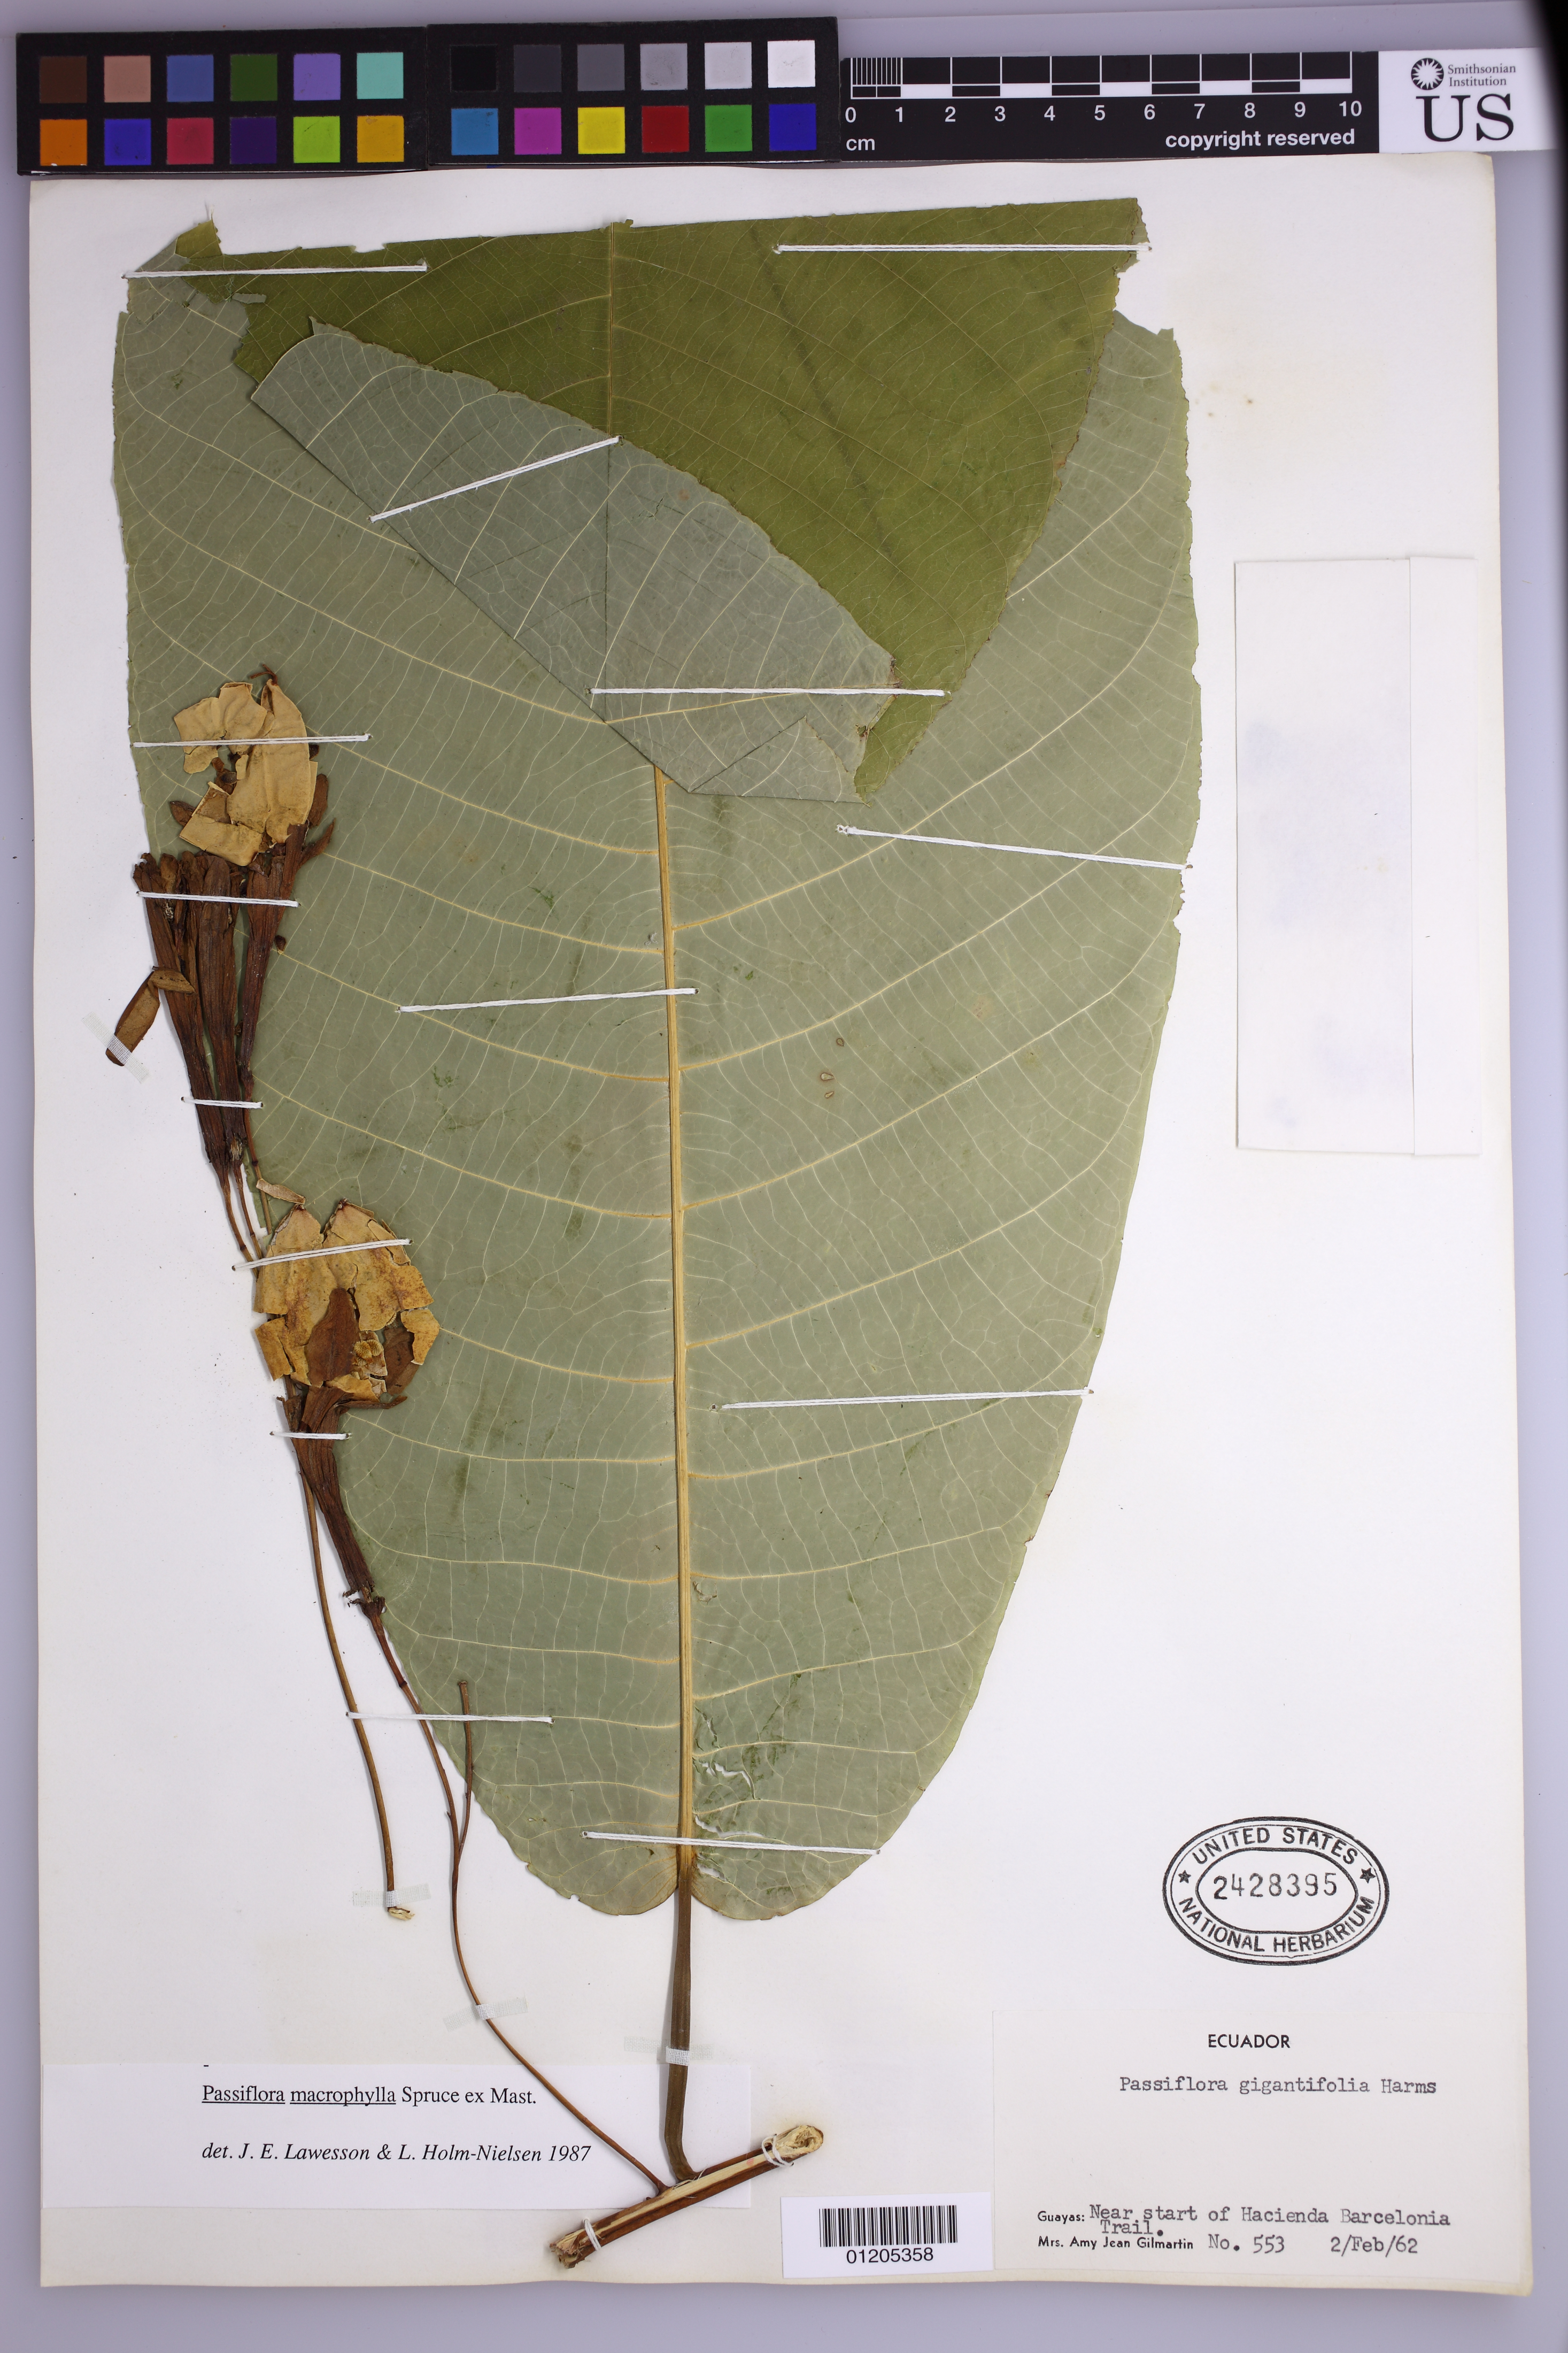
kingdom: Plantae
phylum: Tracheophyta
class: Magnoliopsida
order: Malpighiales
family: Passifloraceae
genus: Passiflora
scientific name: Passiflora macrophylla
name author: Mast.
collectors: A. J. Gilmartin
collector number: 553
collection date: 1962-02-02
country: Ecuador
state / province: Guayas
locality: Near start of Hacienda Barcelonia Trail.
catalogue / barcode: US 2428395